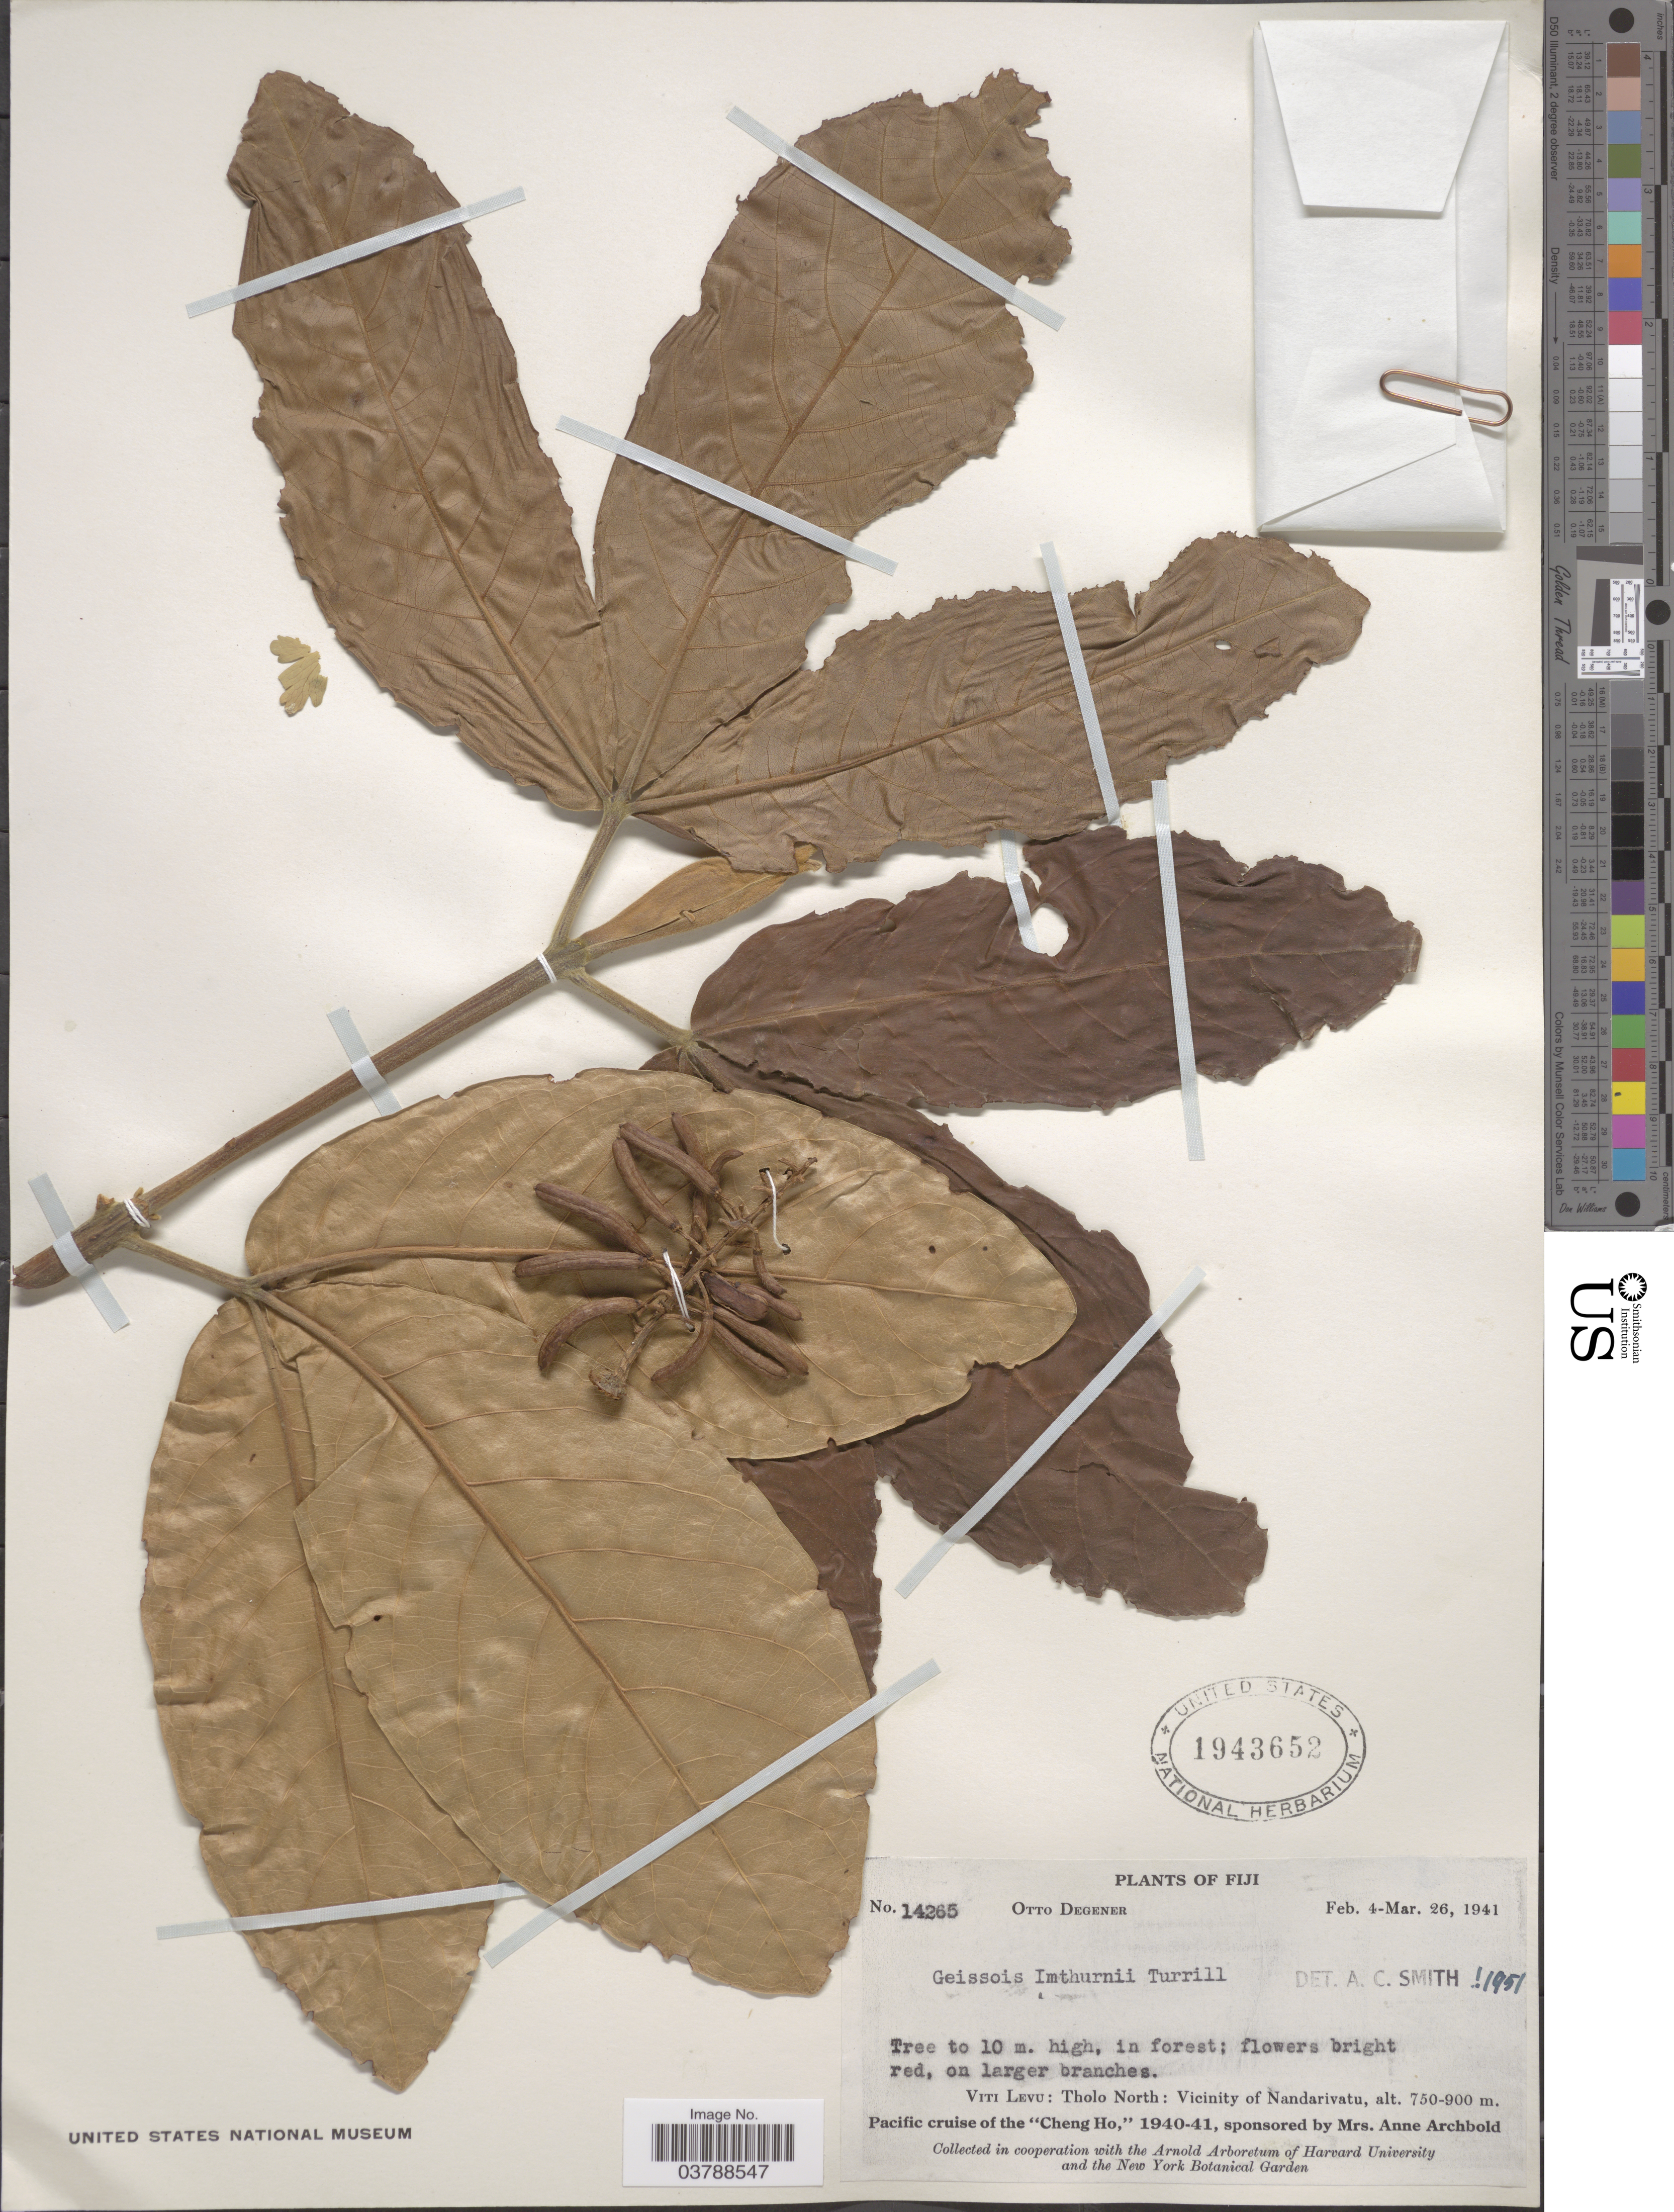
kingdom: Plantae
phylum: Tracheophyta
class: Magnoliopsida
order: Oxalidales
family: Cunoniaceae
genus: Geissois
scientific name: Geissois imthurnii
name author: Turrill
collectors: O. Degener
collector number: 14265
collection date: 1941-02-04/1941-03-26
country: Fiji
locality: Viti Levu: Tholo North: Vicinity of Nandarivatu.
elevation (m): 750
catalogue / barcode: US 1943652